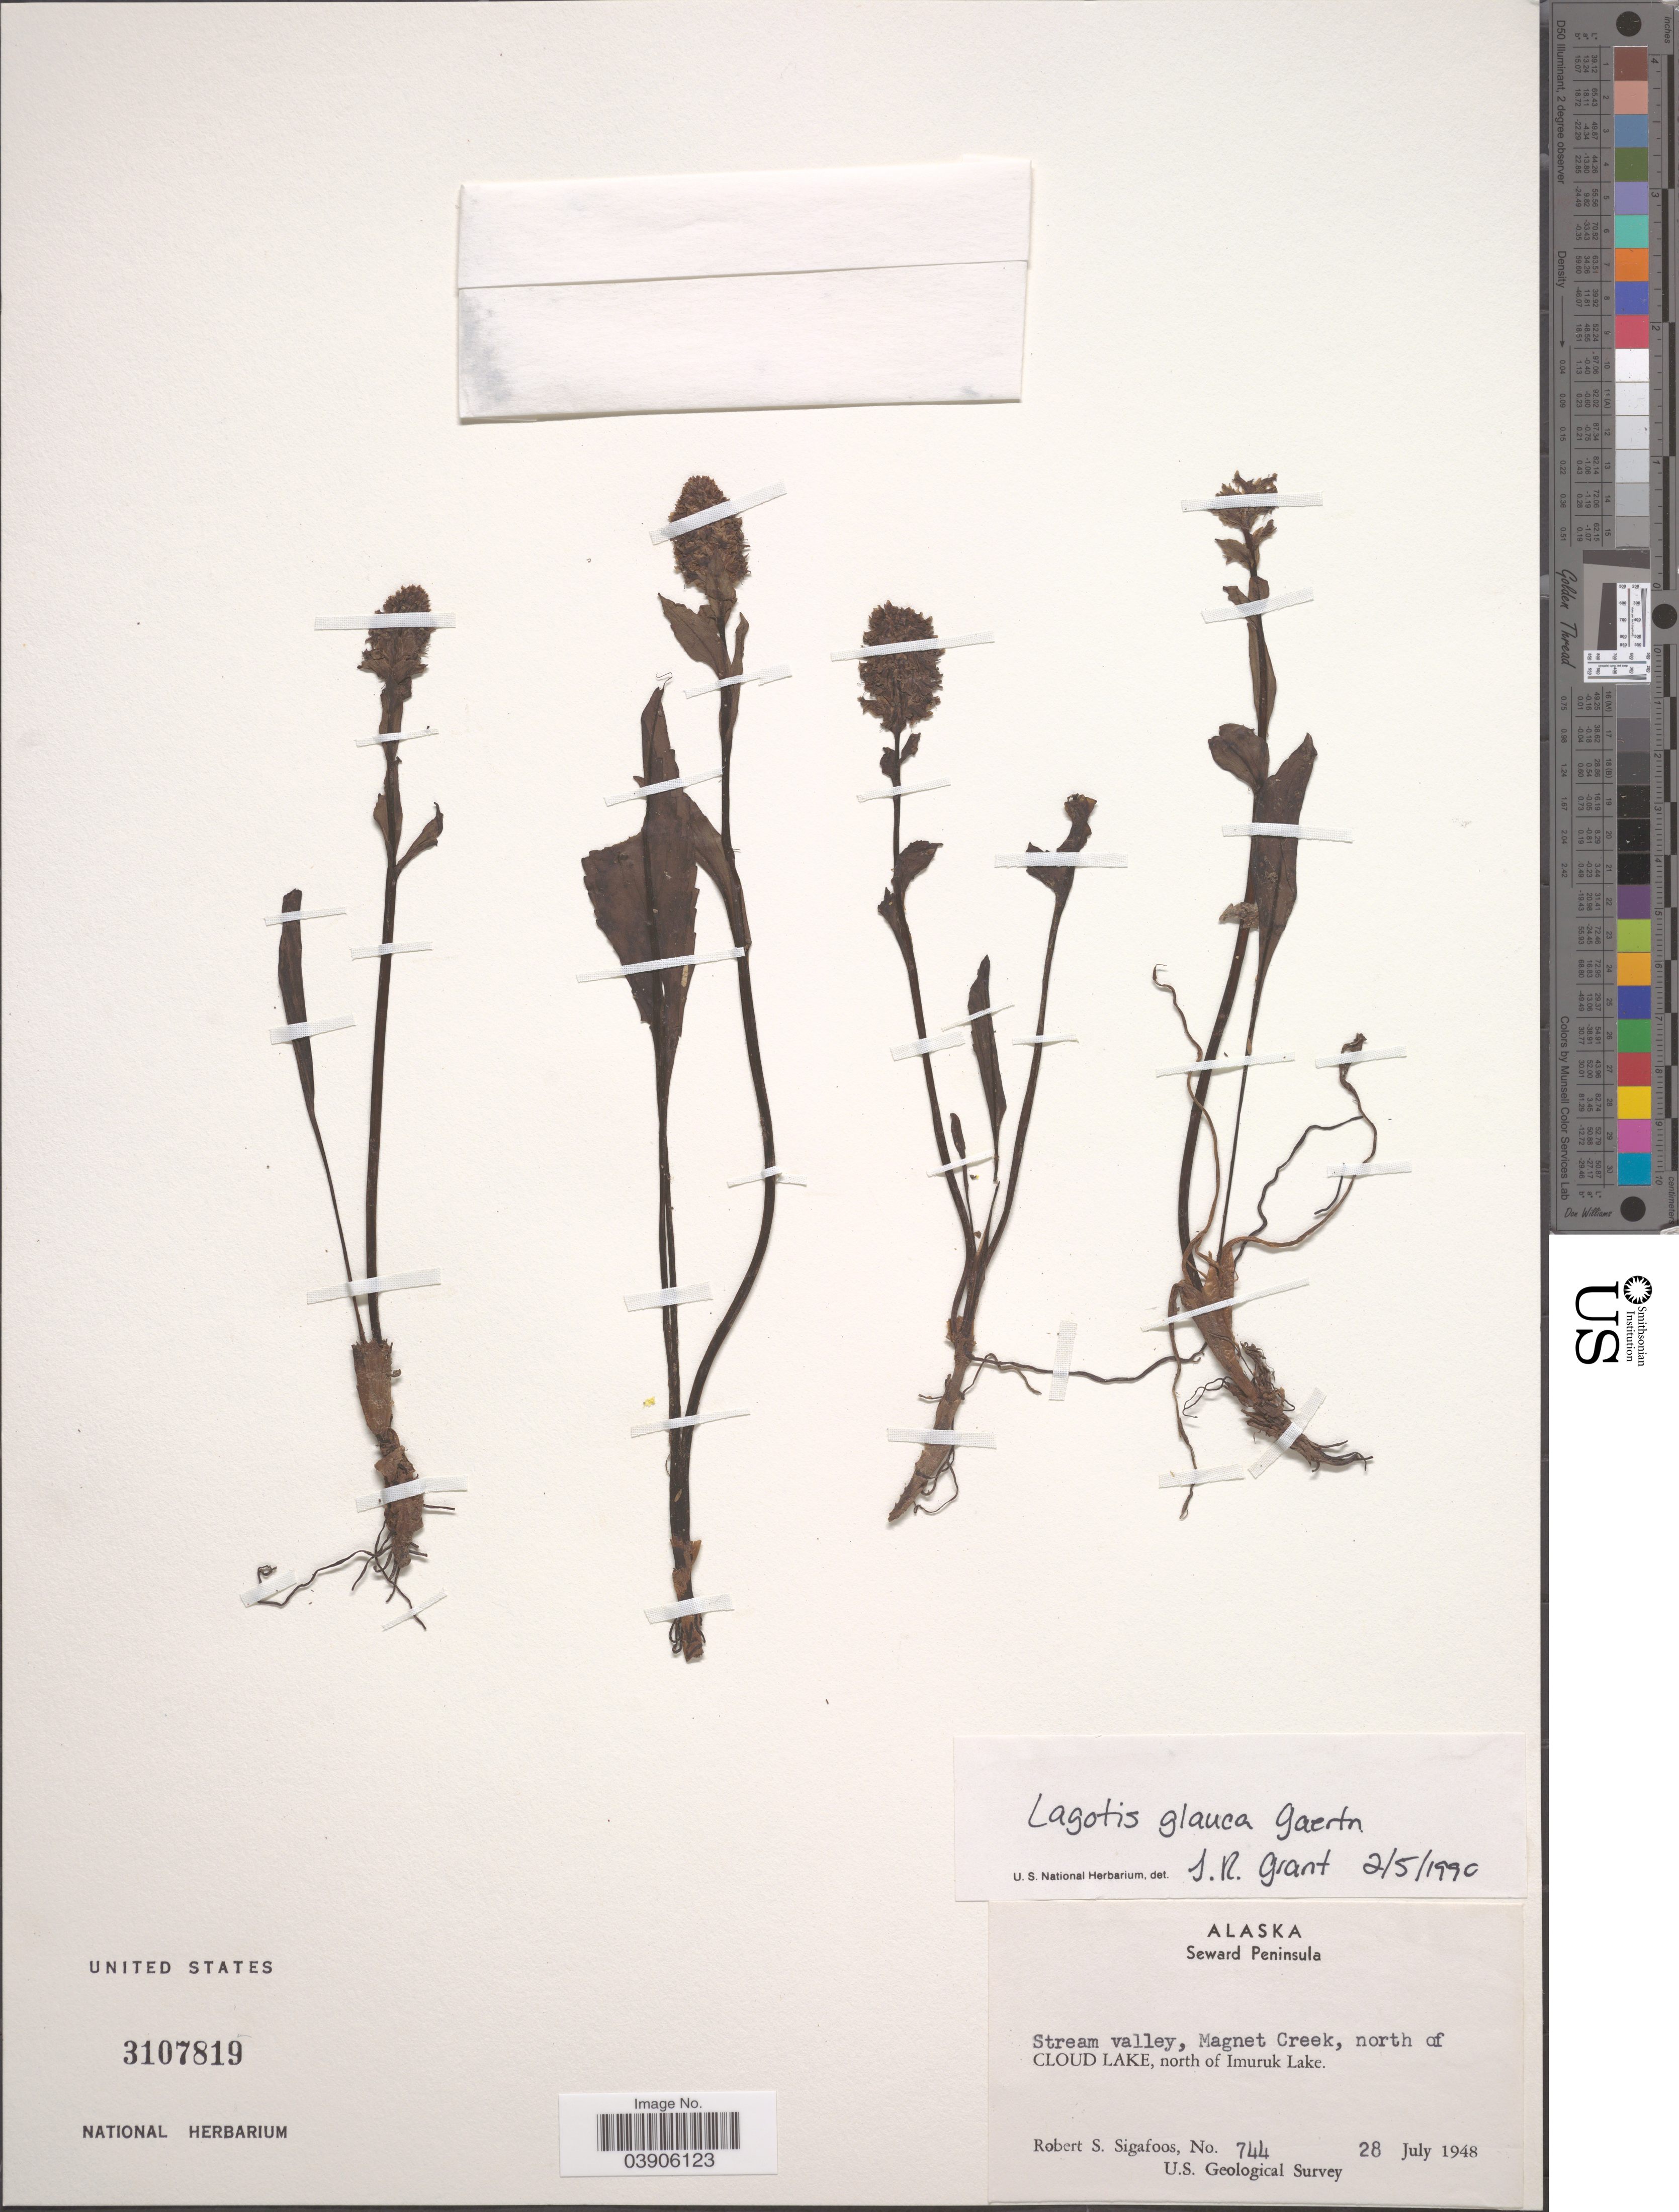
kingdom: Plantae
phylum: Tracheophyta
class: Magnoliopsida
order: Lamiales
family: Plantaginaceae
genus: Lagotis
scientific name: Lagotis glauca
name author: Gaertn.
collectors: R. Sigafoos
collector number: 744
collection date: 1948-07-28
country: United States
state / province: Alaska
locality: Seward Peninsula. Stream valley, Magnet Creek, north of Cloud Lake, north of Imuruk Lake.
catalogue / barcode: US 3107819